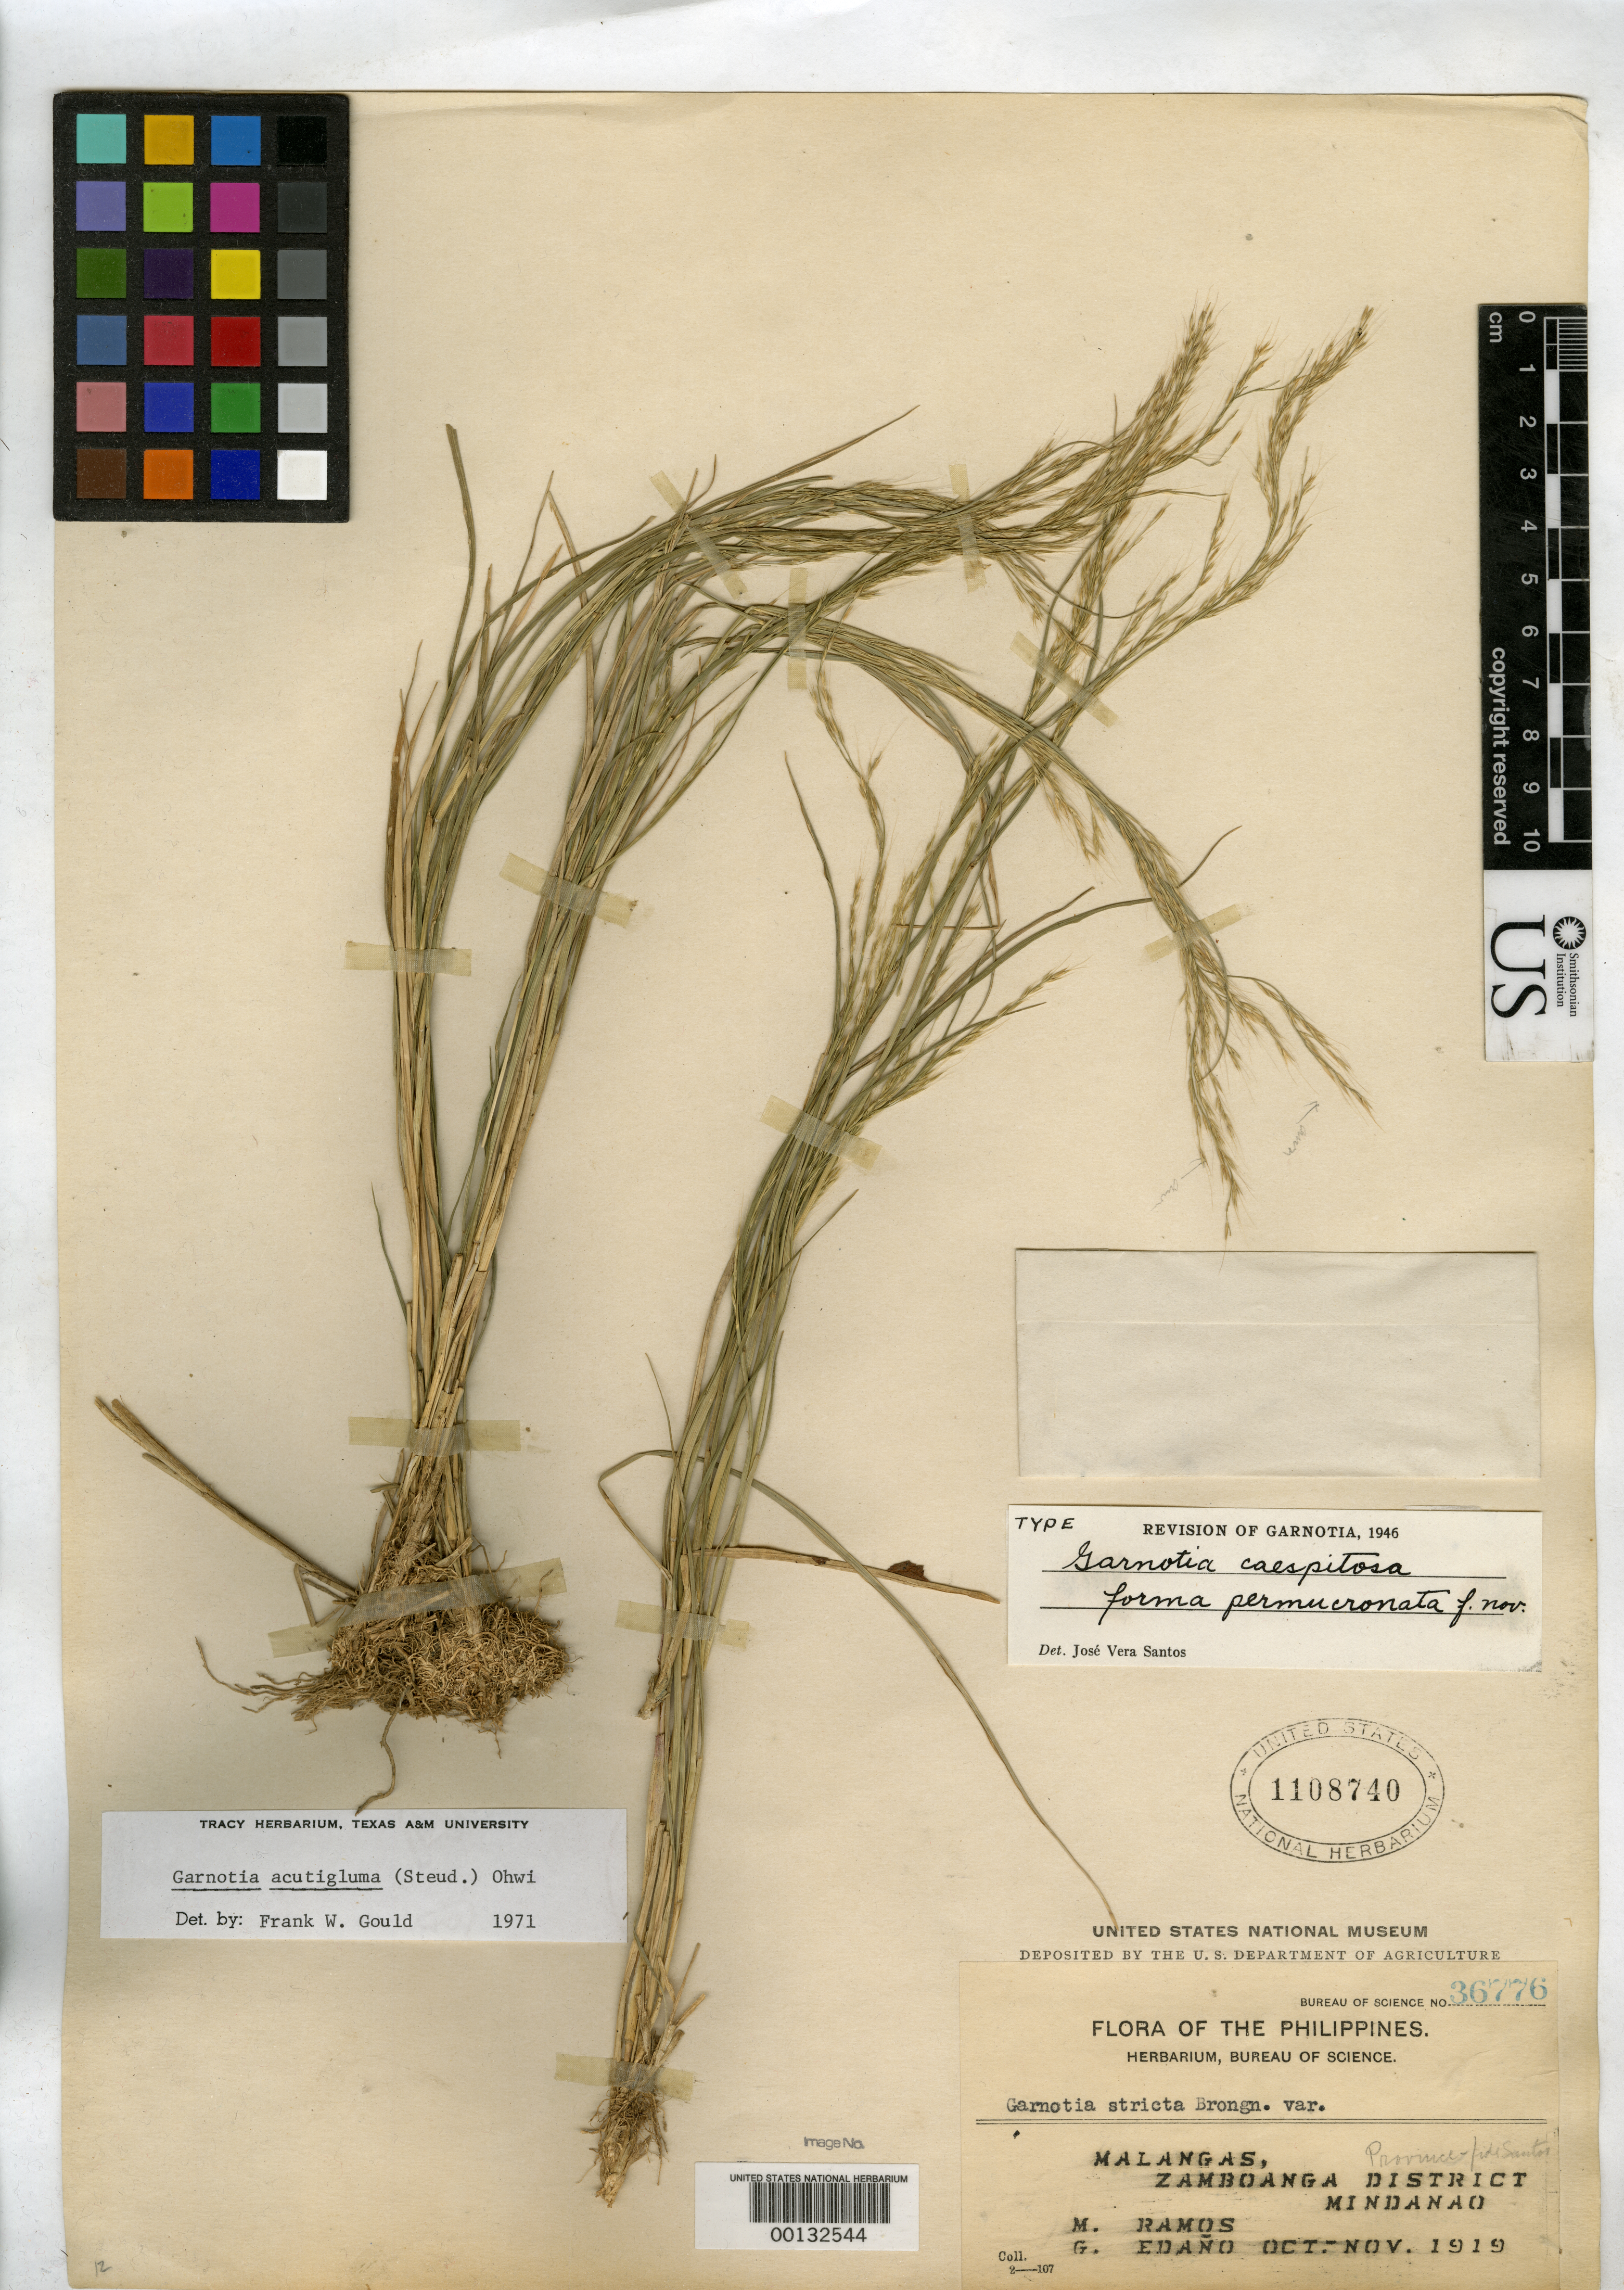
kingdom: Plantae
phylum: Tracheophyta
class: Liliopsida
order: Poales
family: Poaceae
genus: Garnotia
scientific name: Garnotia caespitosa f. permucronata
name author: Santos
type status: Holotype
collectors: M. Ramos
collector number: Philipp. Bur. Sci. 36776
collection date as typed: Oct 1919 to -- Nov 1919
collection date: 1919-10/1919-11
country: Philippines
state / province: Zamboanga Peninsula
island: Mindanao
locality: Mindanao.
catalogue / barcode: US 1108740